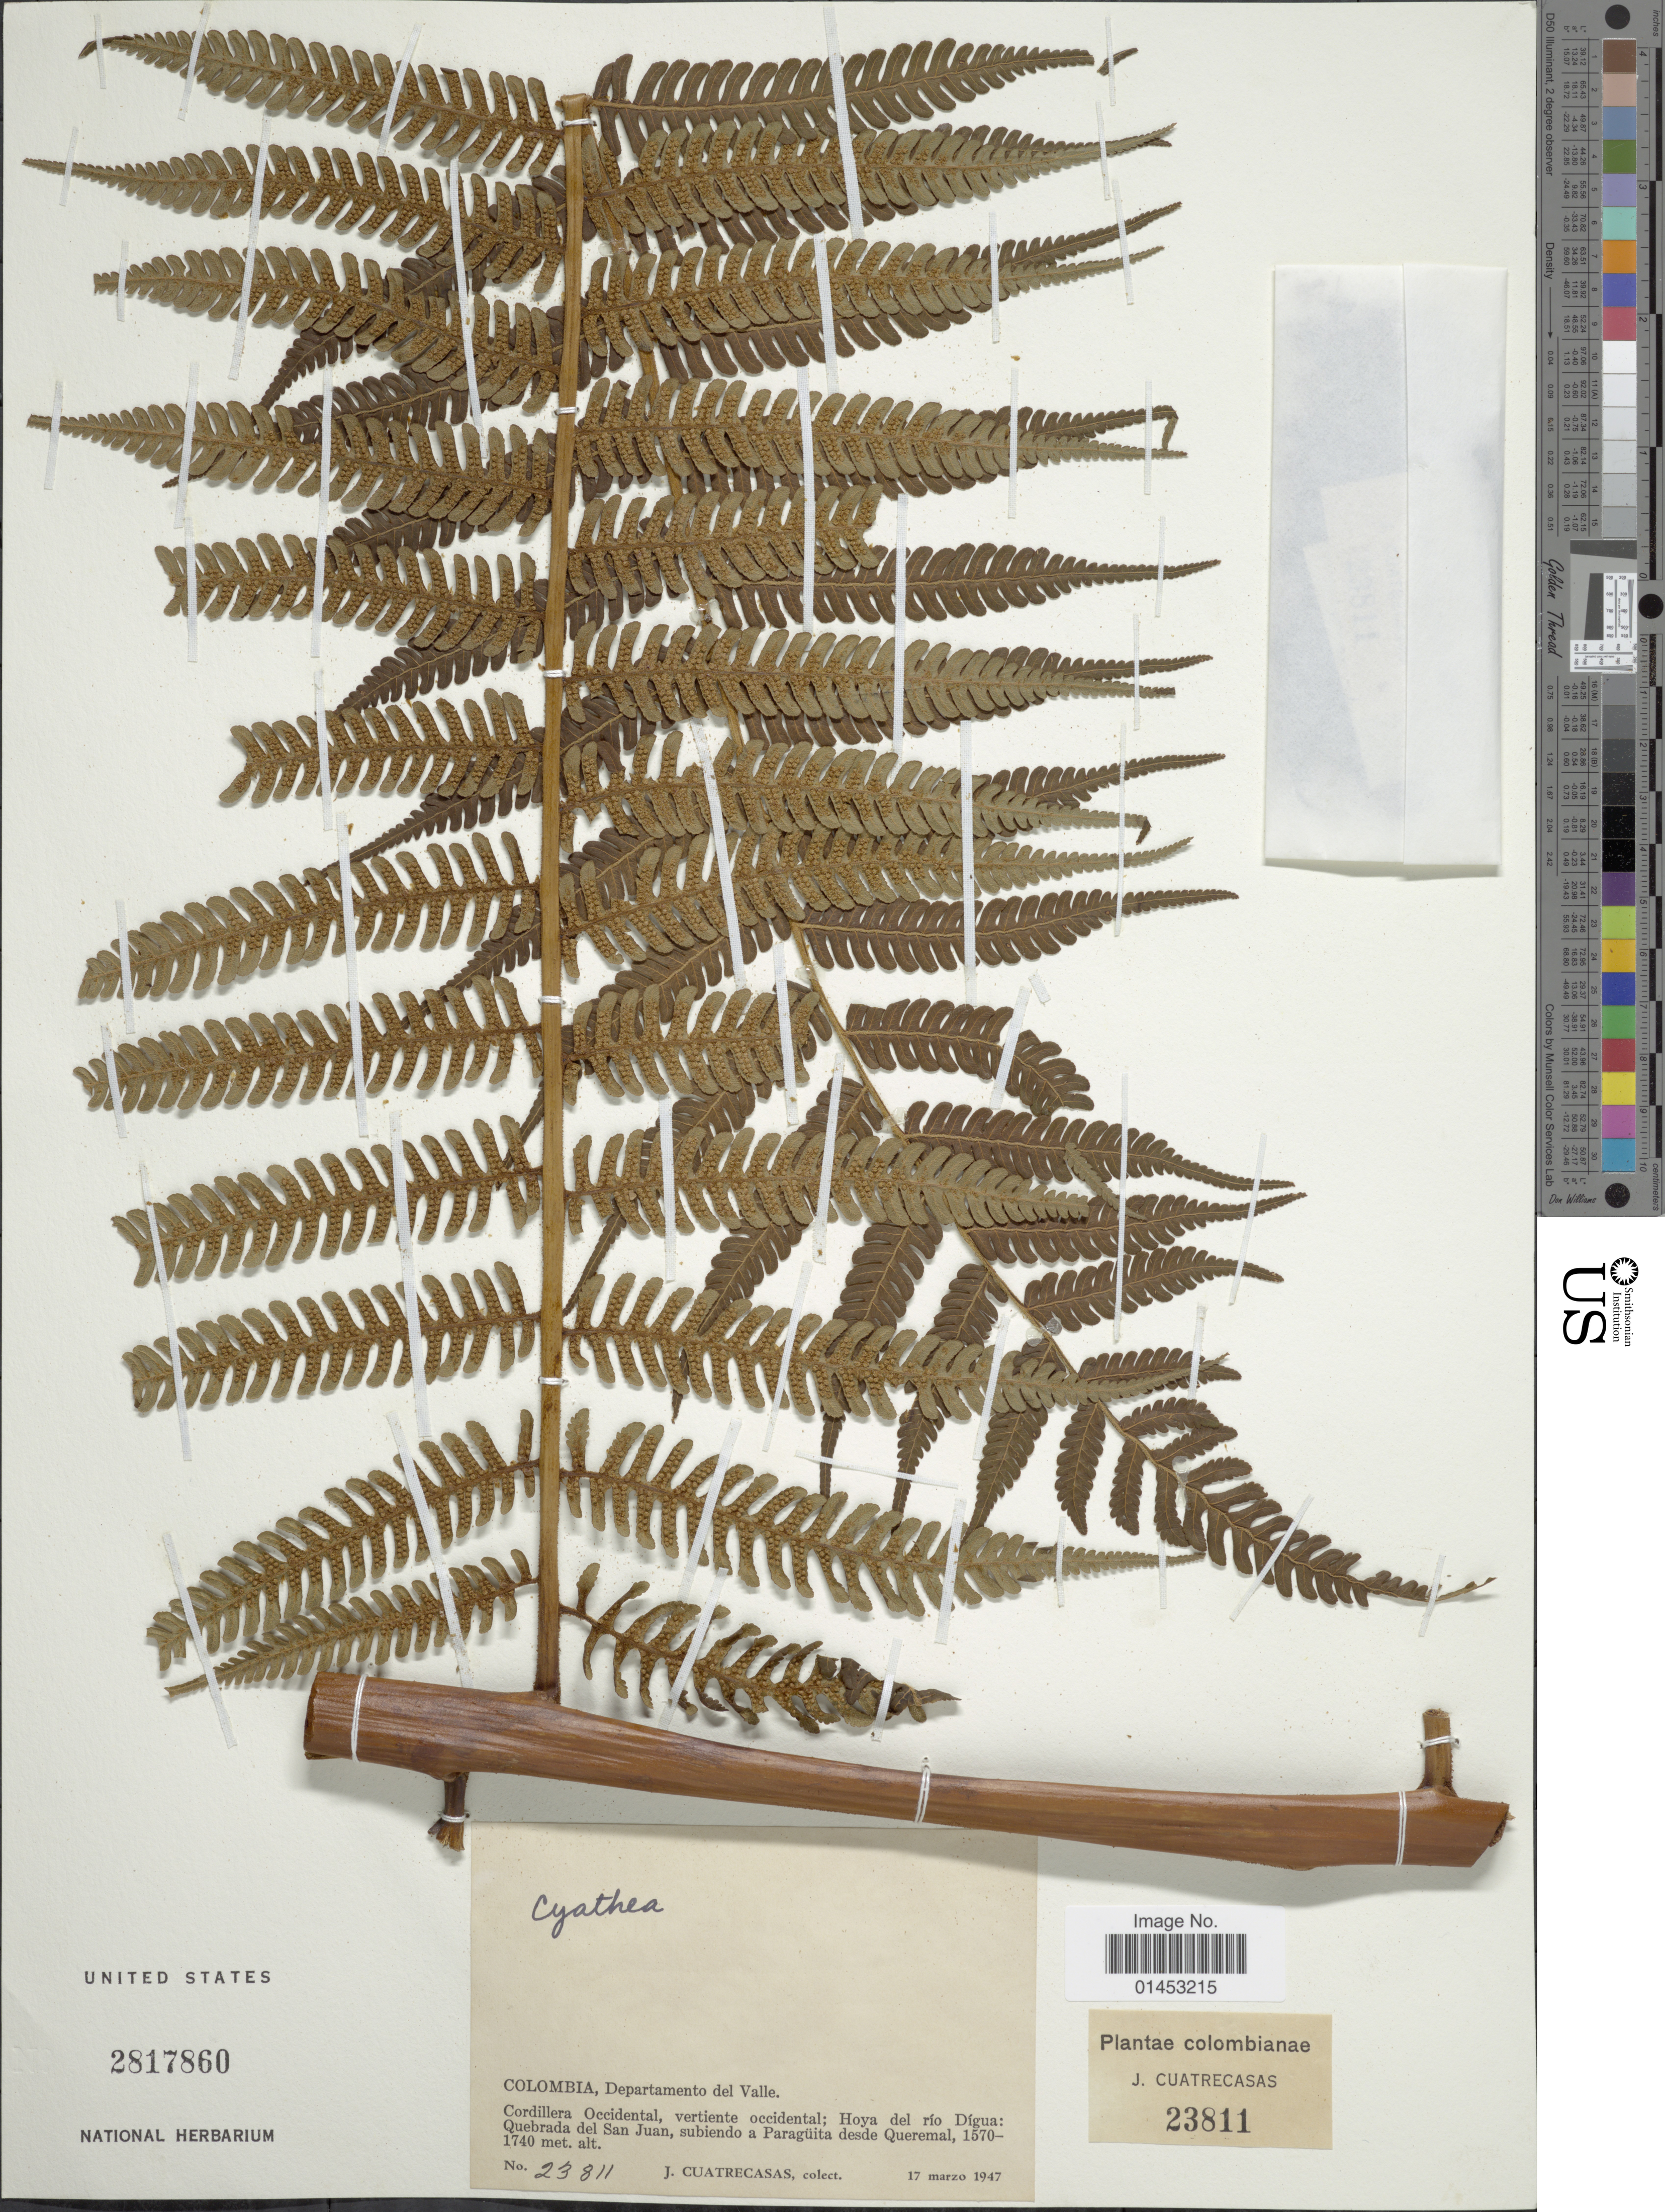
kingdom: Plantae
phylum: Tracheophyta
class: Polypodiopsida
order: Cyatheales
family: Cyatheaceae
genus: Cyathea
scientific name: Cyathea sp.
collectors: J. Cuatrecasas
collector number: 23811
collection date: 1947-03-17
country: Colombia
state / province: Valle del Cauca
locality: Colombia, Departamento del Valle, Cordillera Occidental, vertiente occidental: Hoya del rio Digua: Quebrada del San Juan, subiendo a Paraguita desde Querema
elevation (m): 1570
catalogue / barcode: US 2817860